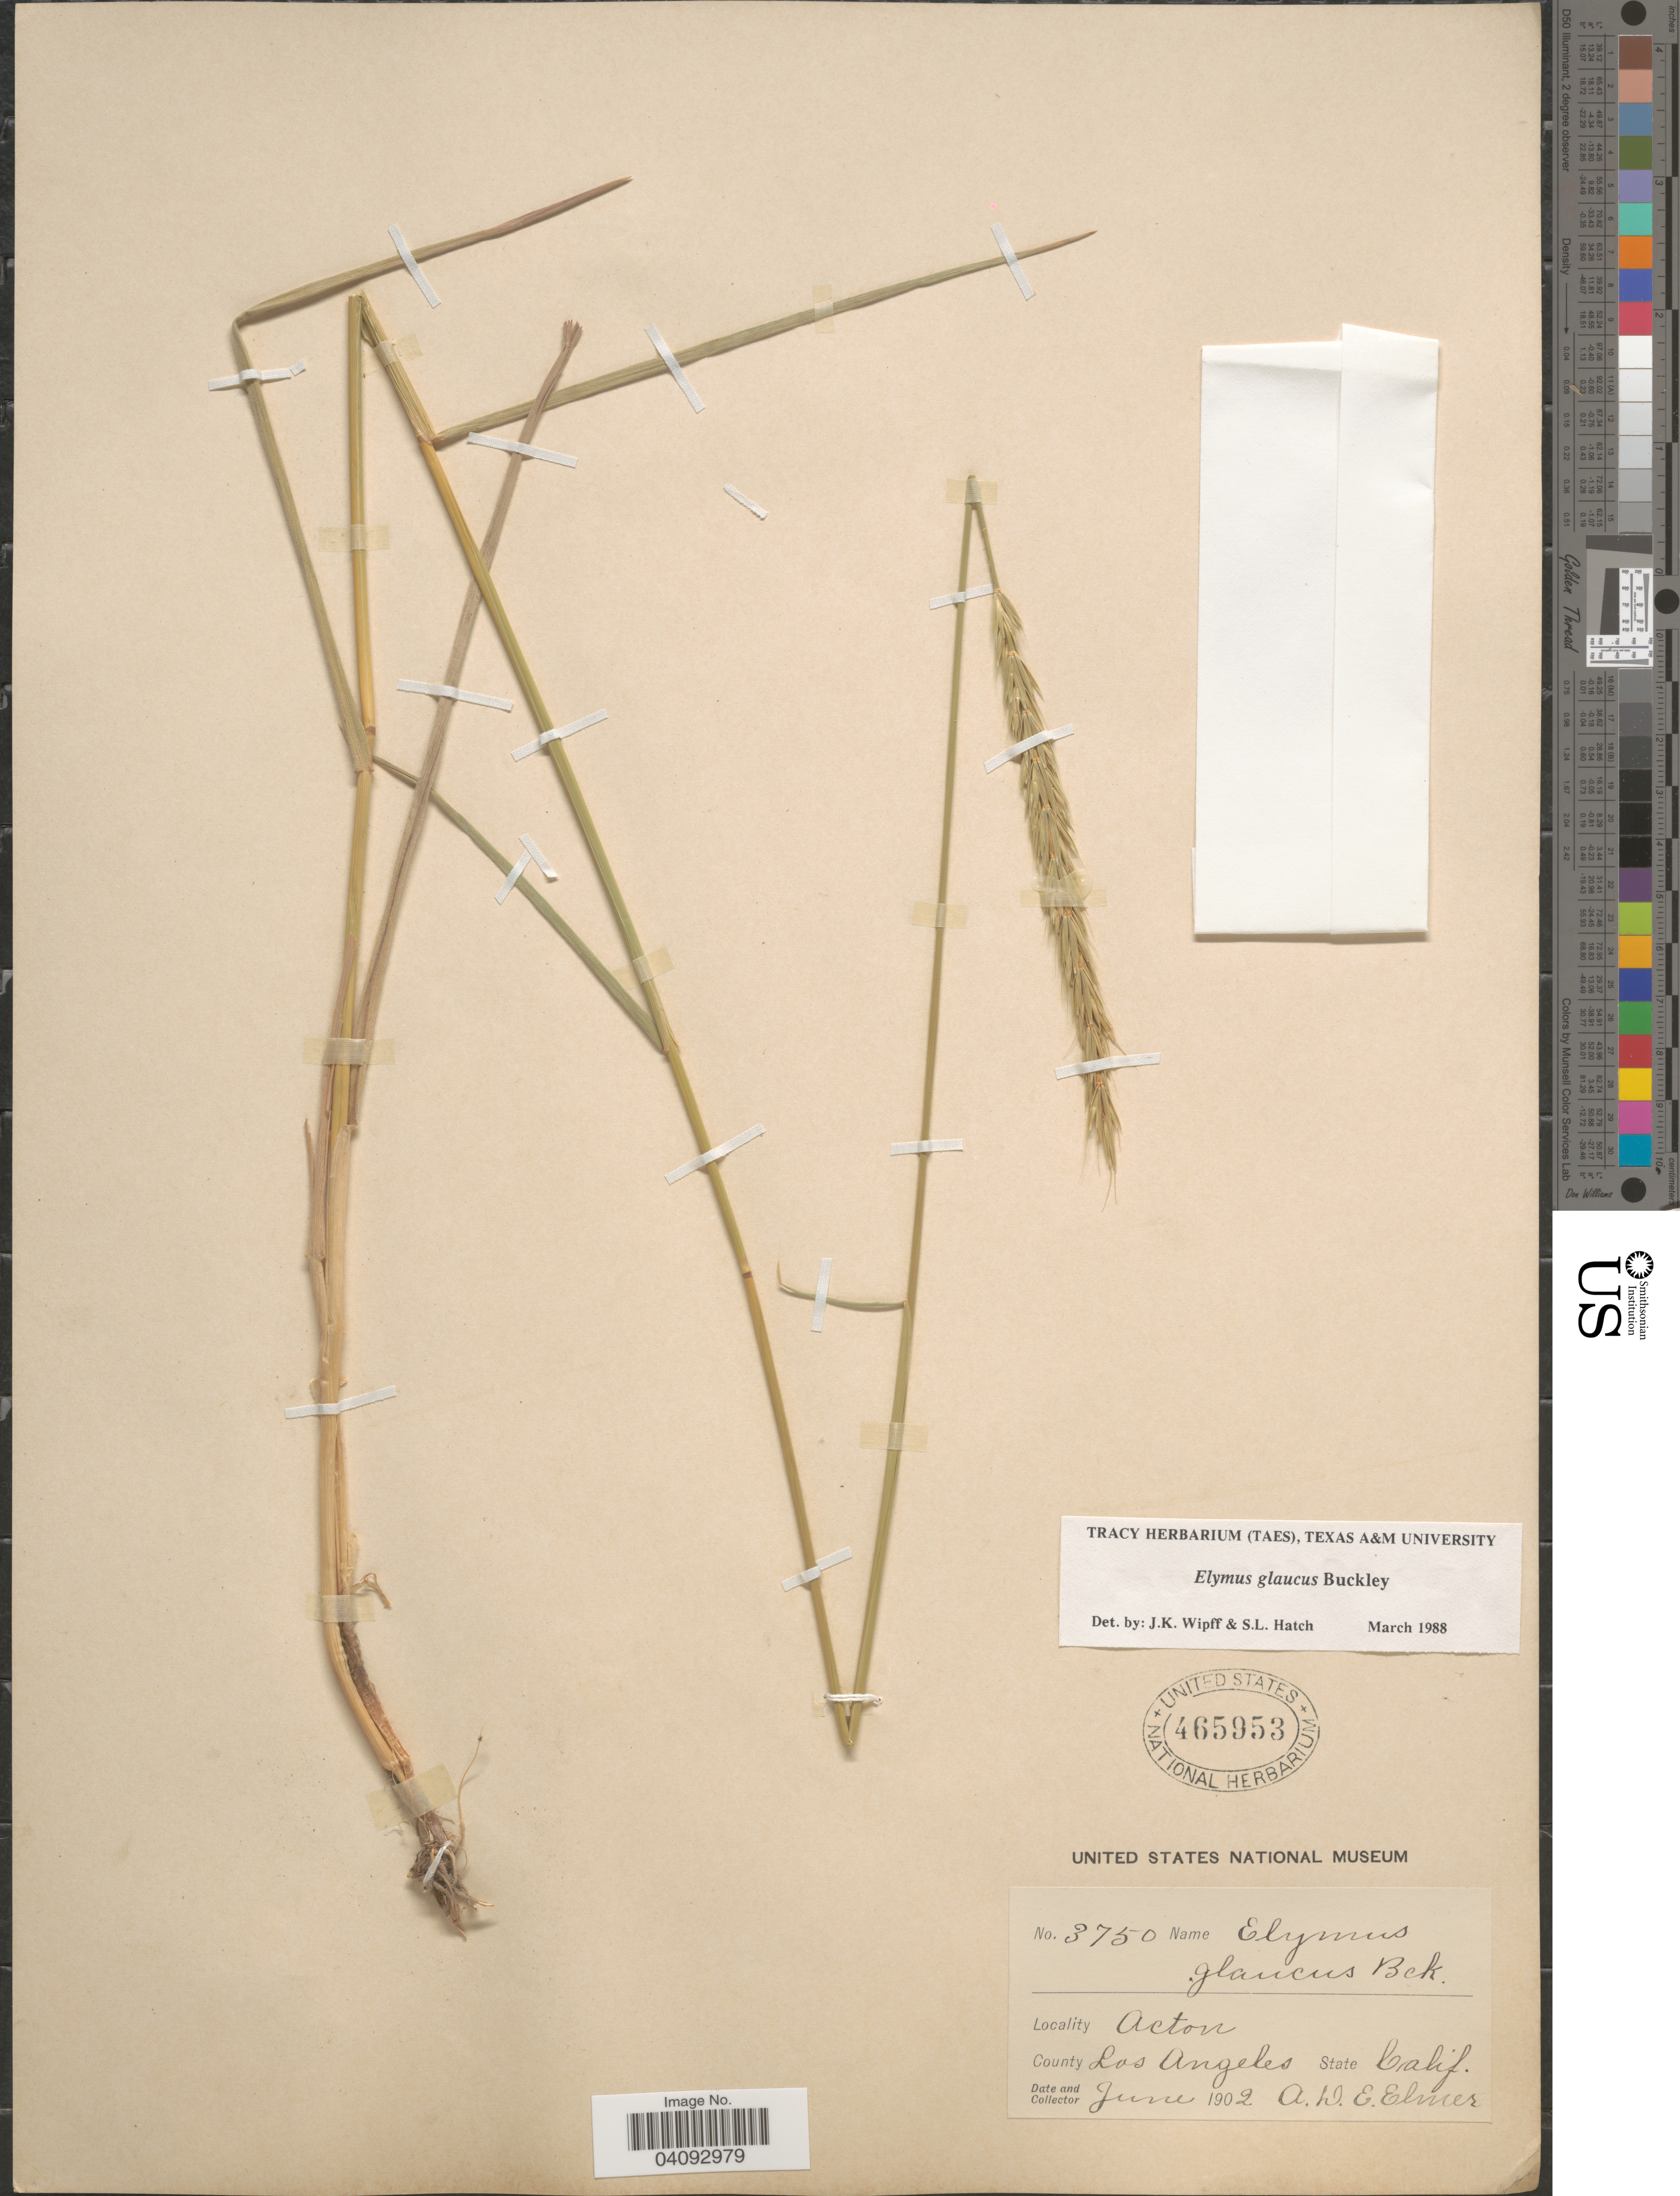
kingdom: Plantae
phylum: Tracheophyta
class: Liliopsida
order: Poales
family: Poaceae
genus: Elymus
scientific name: Elymus glaucus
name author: Buckley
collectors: A. D. E. Elmer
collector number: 3750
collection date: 1902-06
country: United States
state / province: California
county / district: Los Angeles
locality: Acton. County Los Angeles.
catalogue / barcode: US 465953